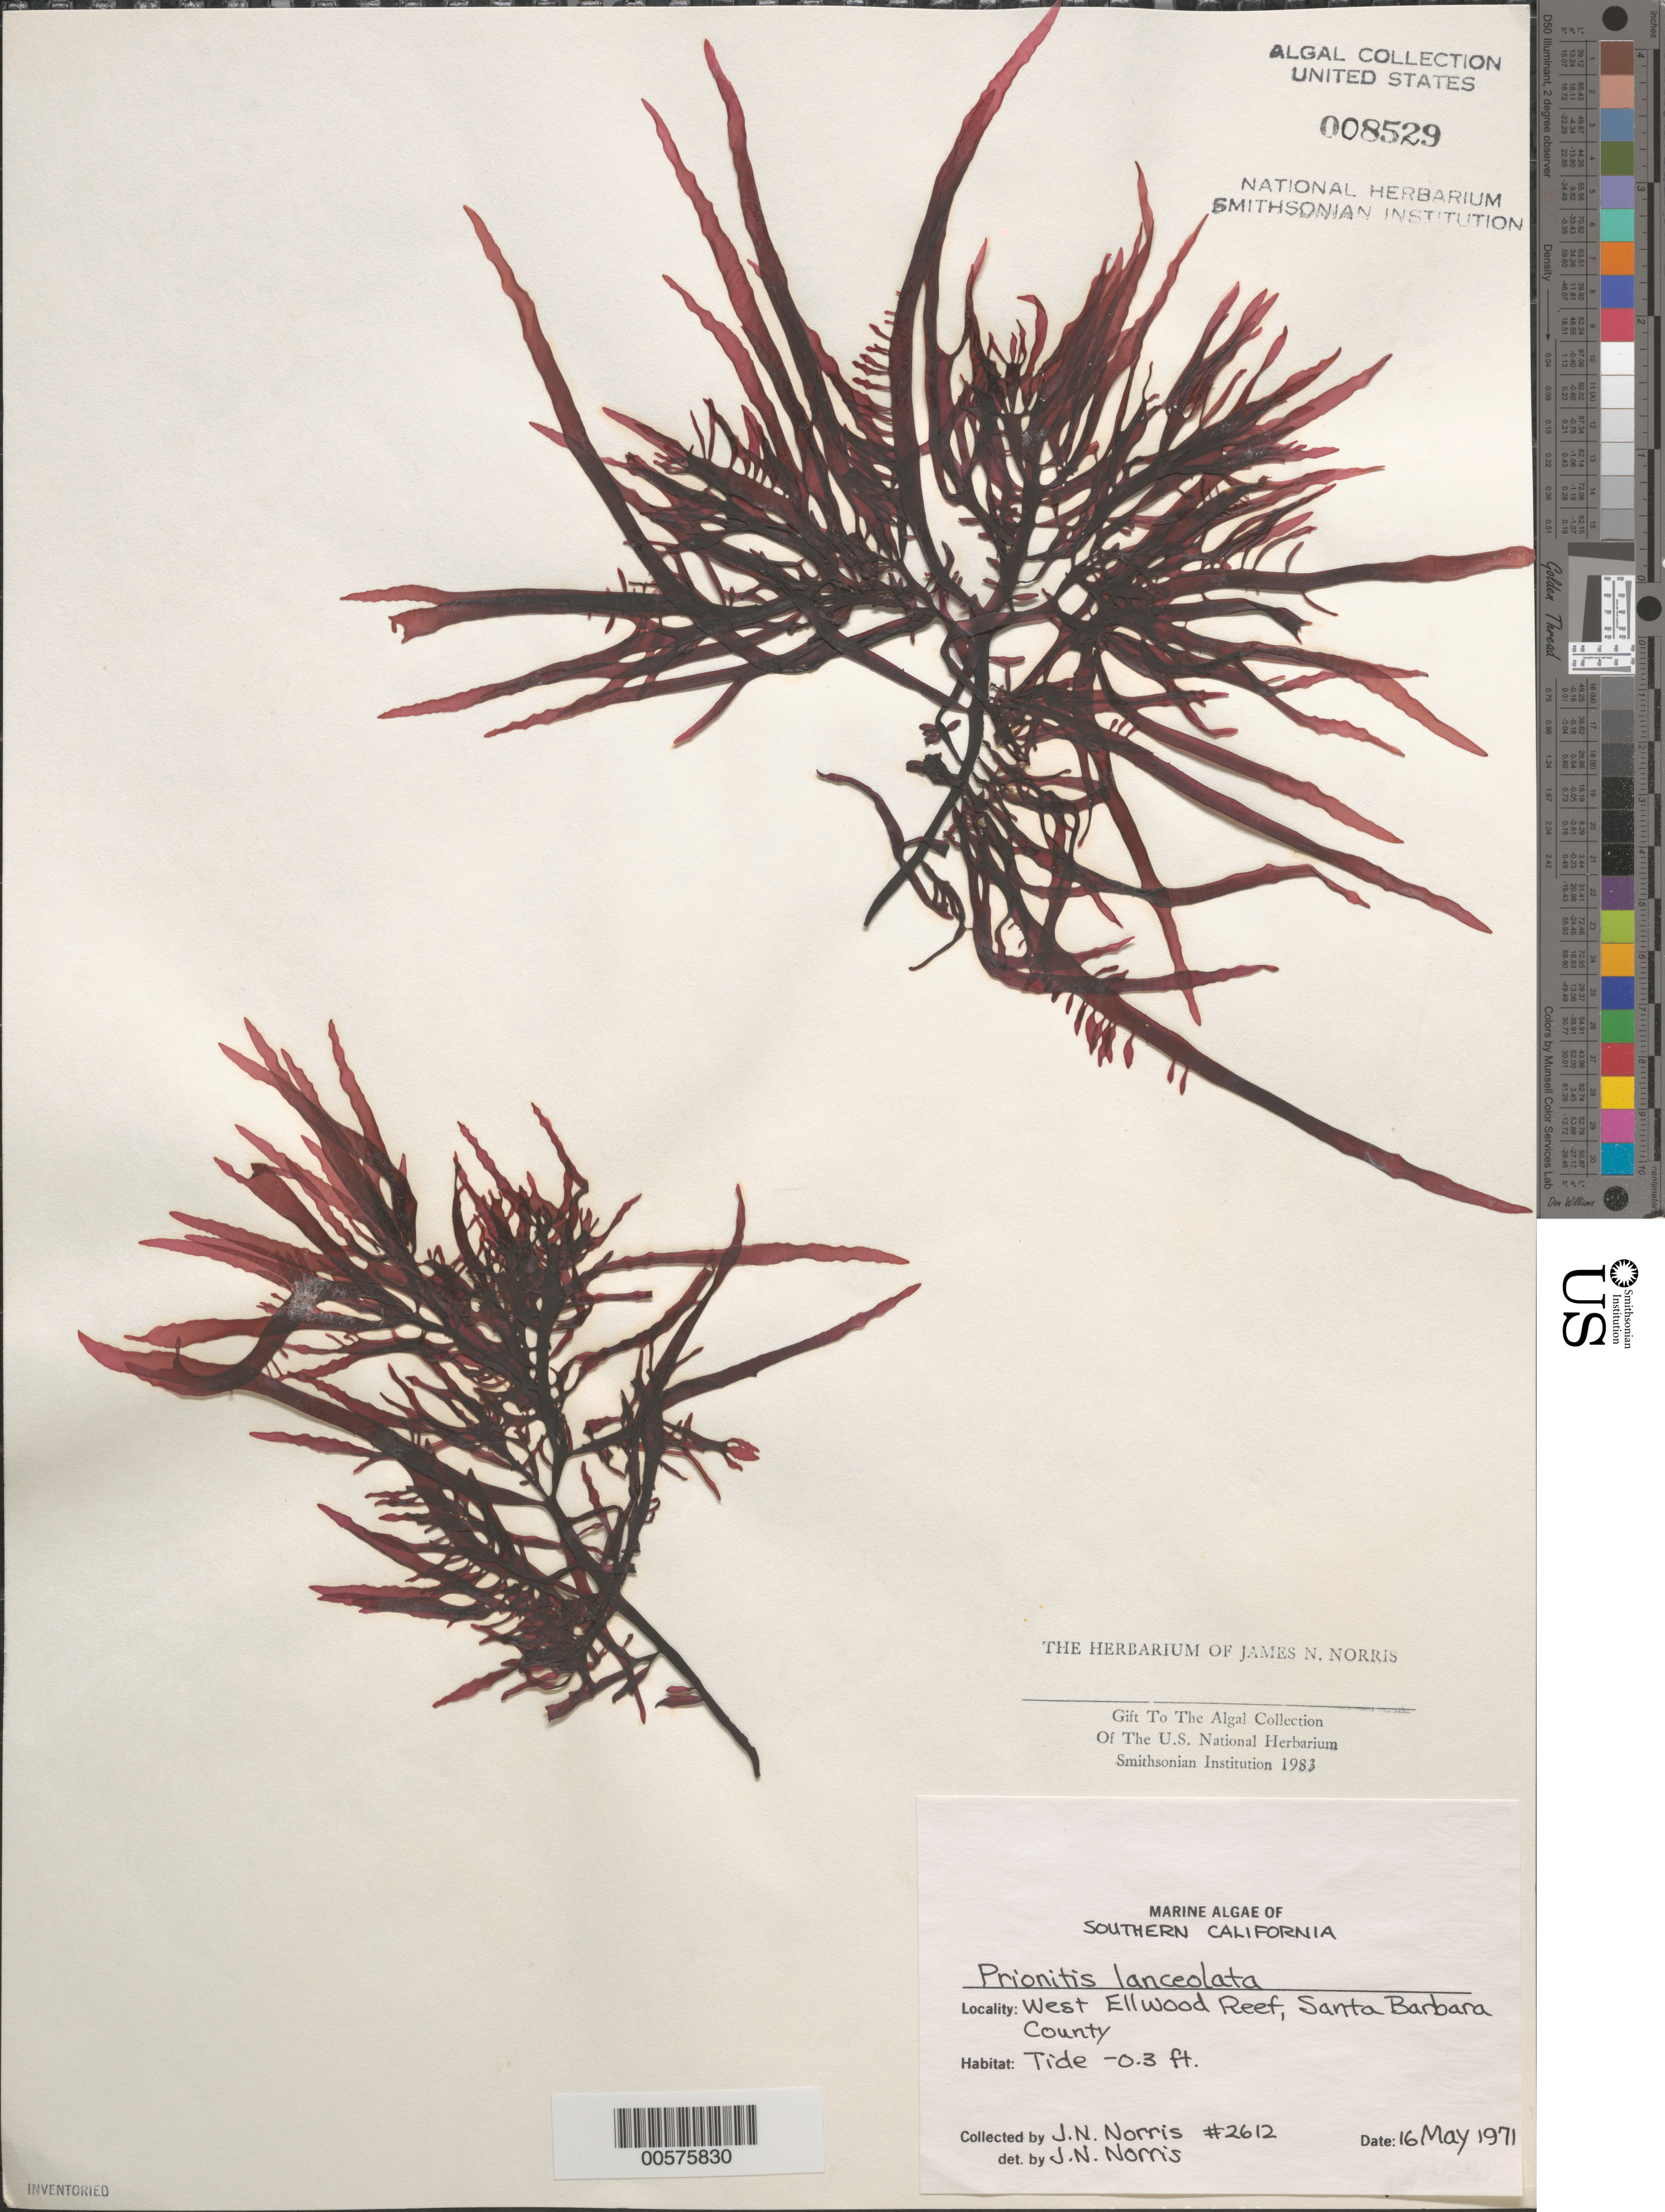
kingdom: Plantae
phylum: Rhodophyta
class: Florideophyceae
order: Cryptonemiales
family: Cryptonemiaceae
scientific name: Prionitis lanceolata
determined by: Norris, James N.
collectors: J. N. Norris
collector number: JN-2612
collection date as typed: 16 May 1971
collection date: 1971-05-16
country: United States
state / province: California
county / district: Santa Barbara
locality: West Ellwood Reef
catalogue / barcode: US 8529